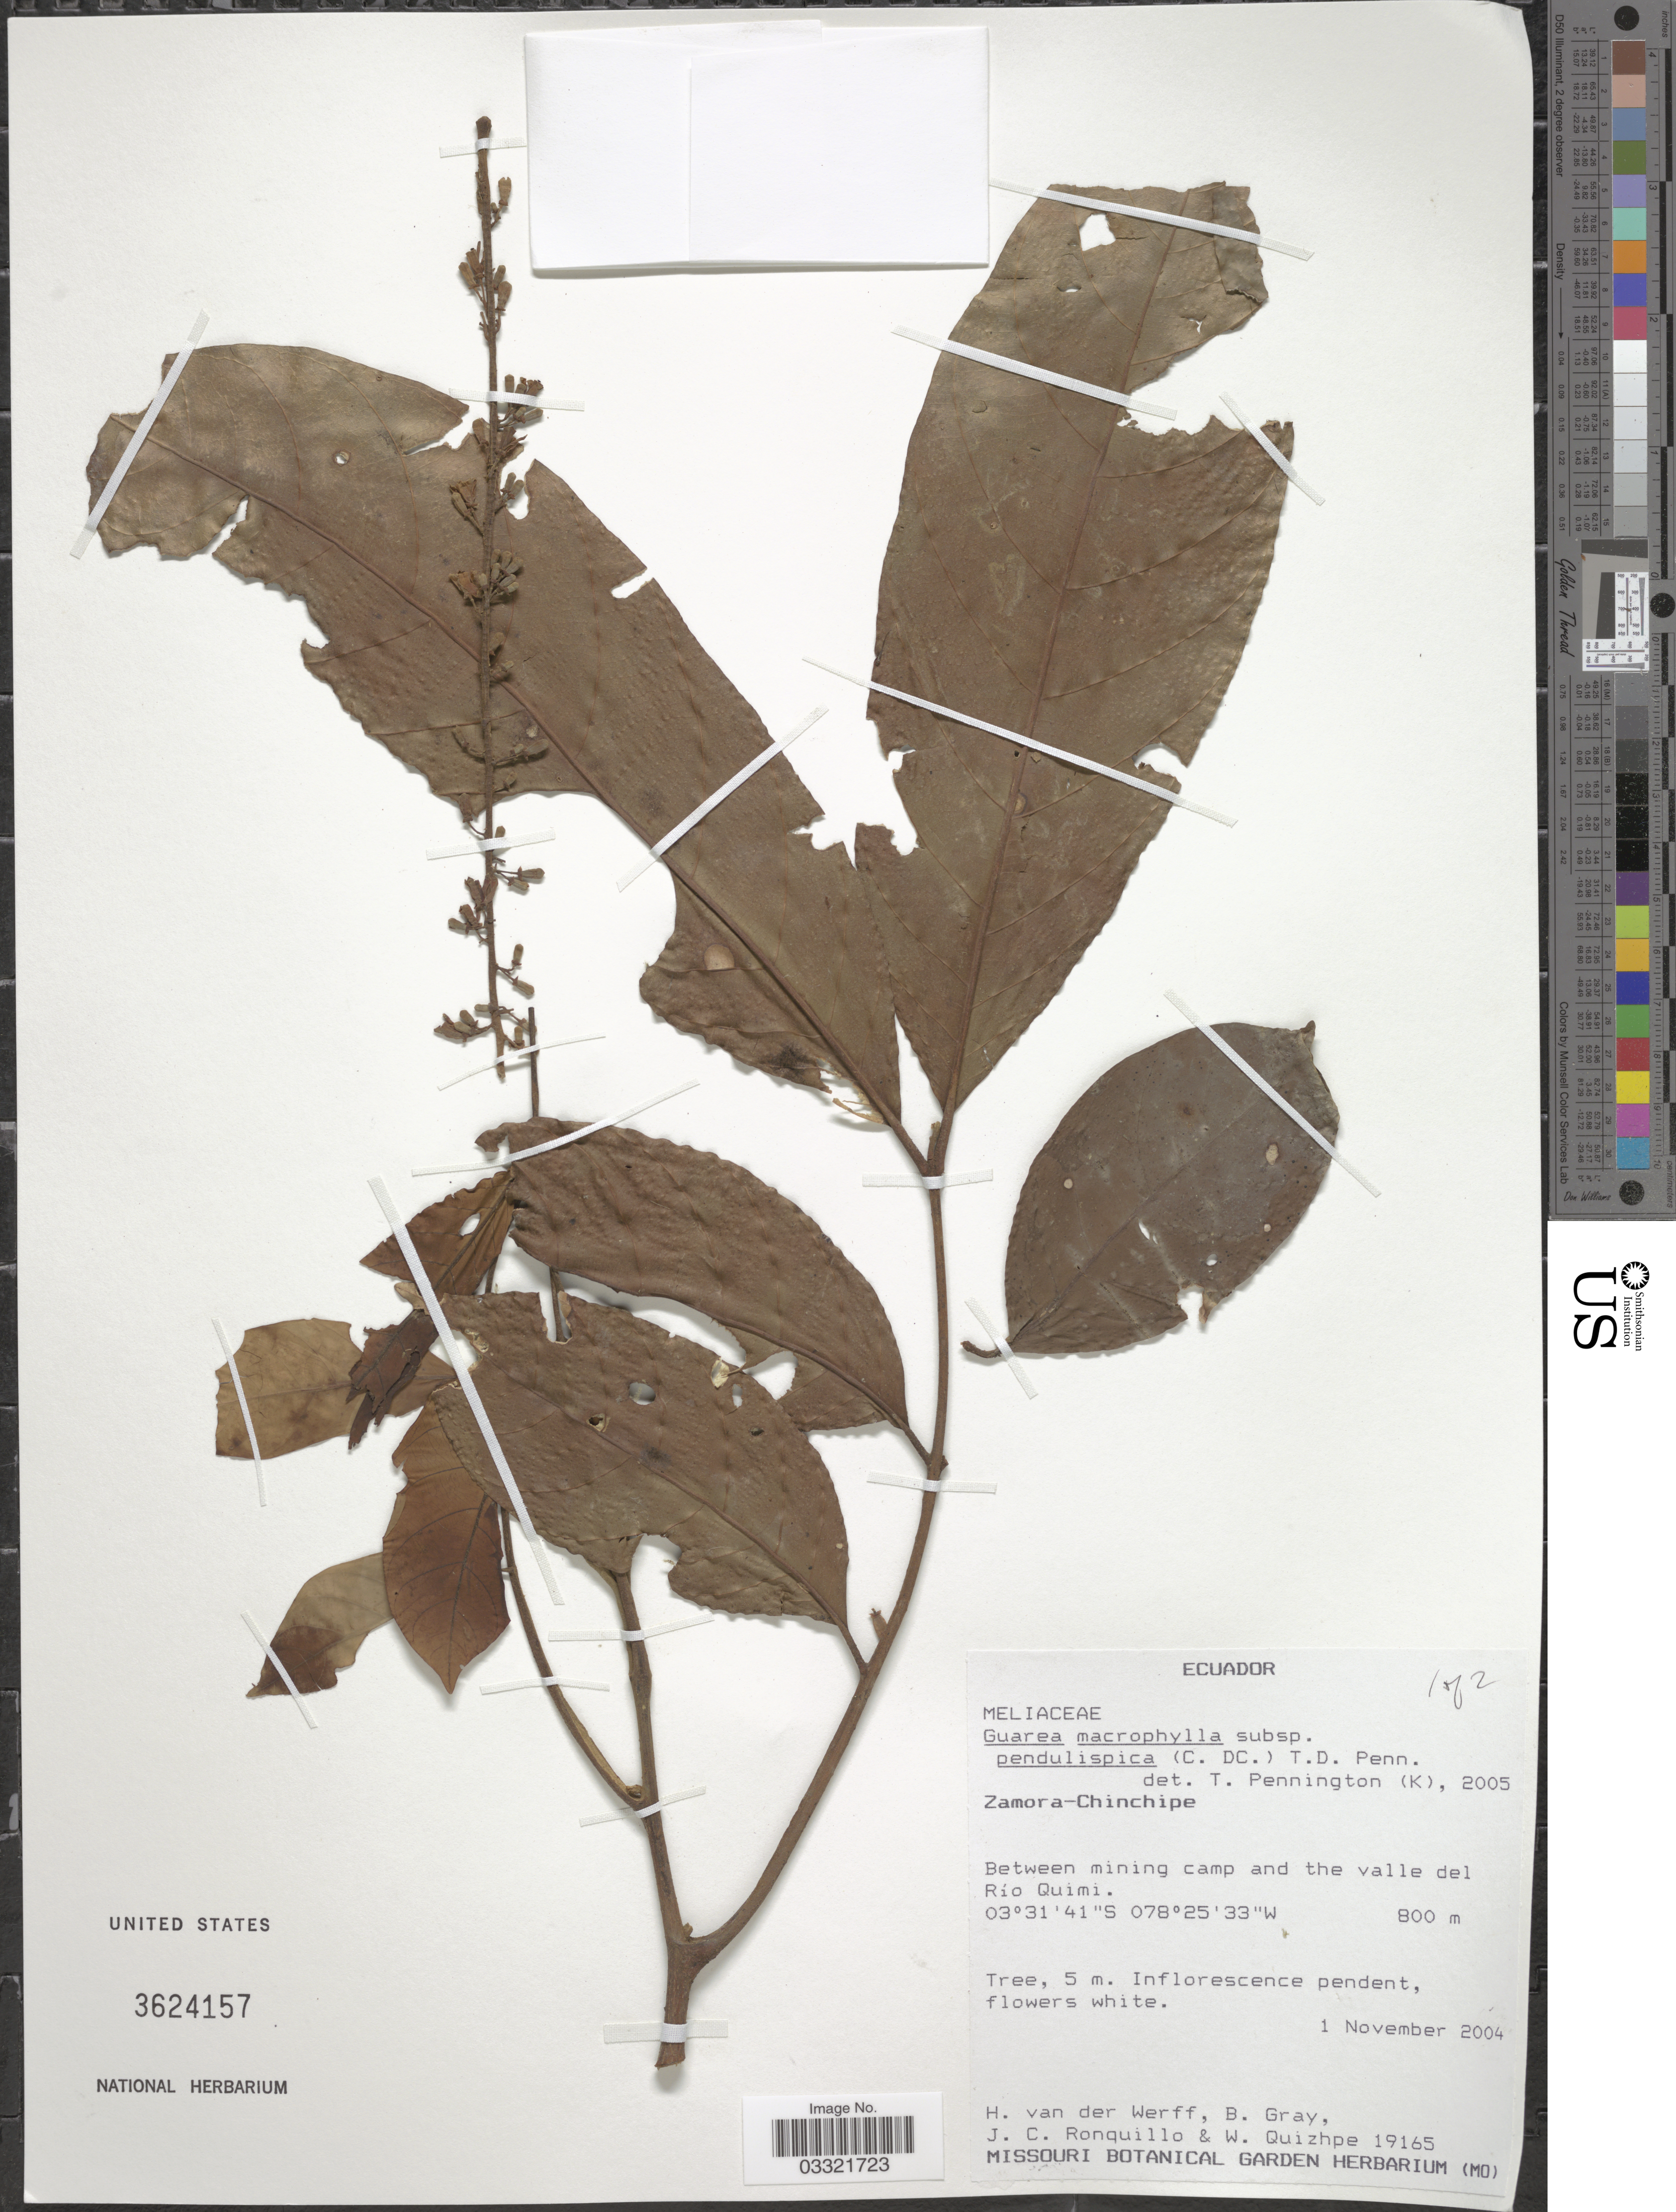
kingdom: Plantae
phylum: Tracheophyta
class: Magnoliopsida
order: Sapindales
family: Meliaceae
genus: Guarea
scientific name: Guarea macrophylla subsp. pendulispica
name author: (C. DC.) T.D. Penn.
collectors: H. van der Werff, B. Gray, J. Ronquillo & W. Quizhpe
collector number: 19165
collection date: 2004-11-01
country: Ecuador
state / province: Zamora-Chinchipe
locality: Between mining camp and the valle del Río Quimi.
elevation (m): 800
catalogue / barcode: US 3624157